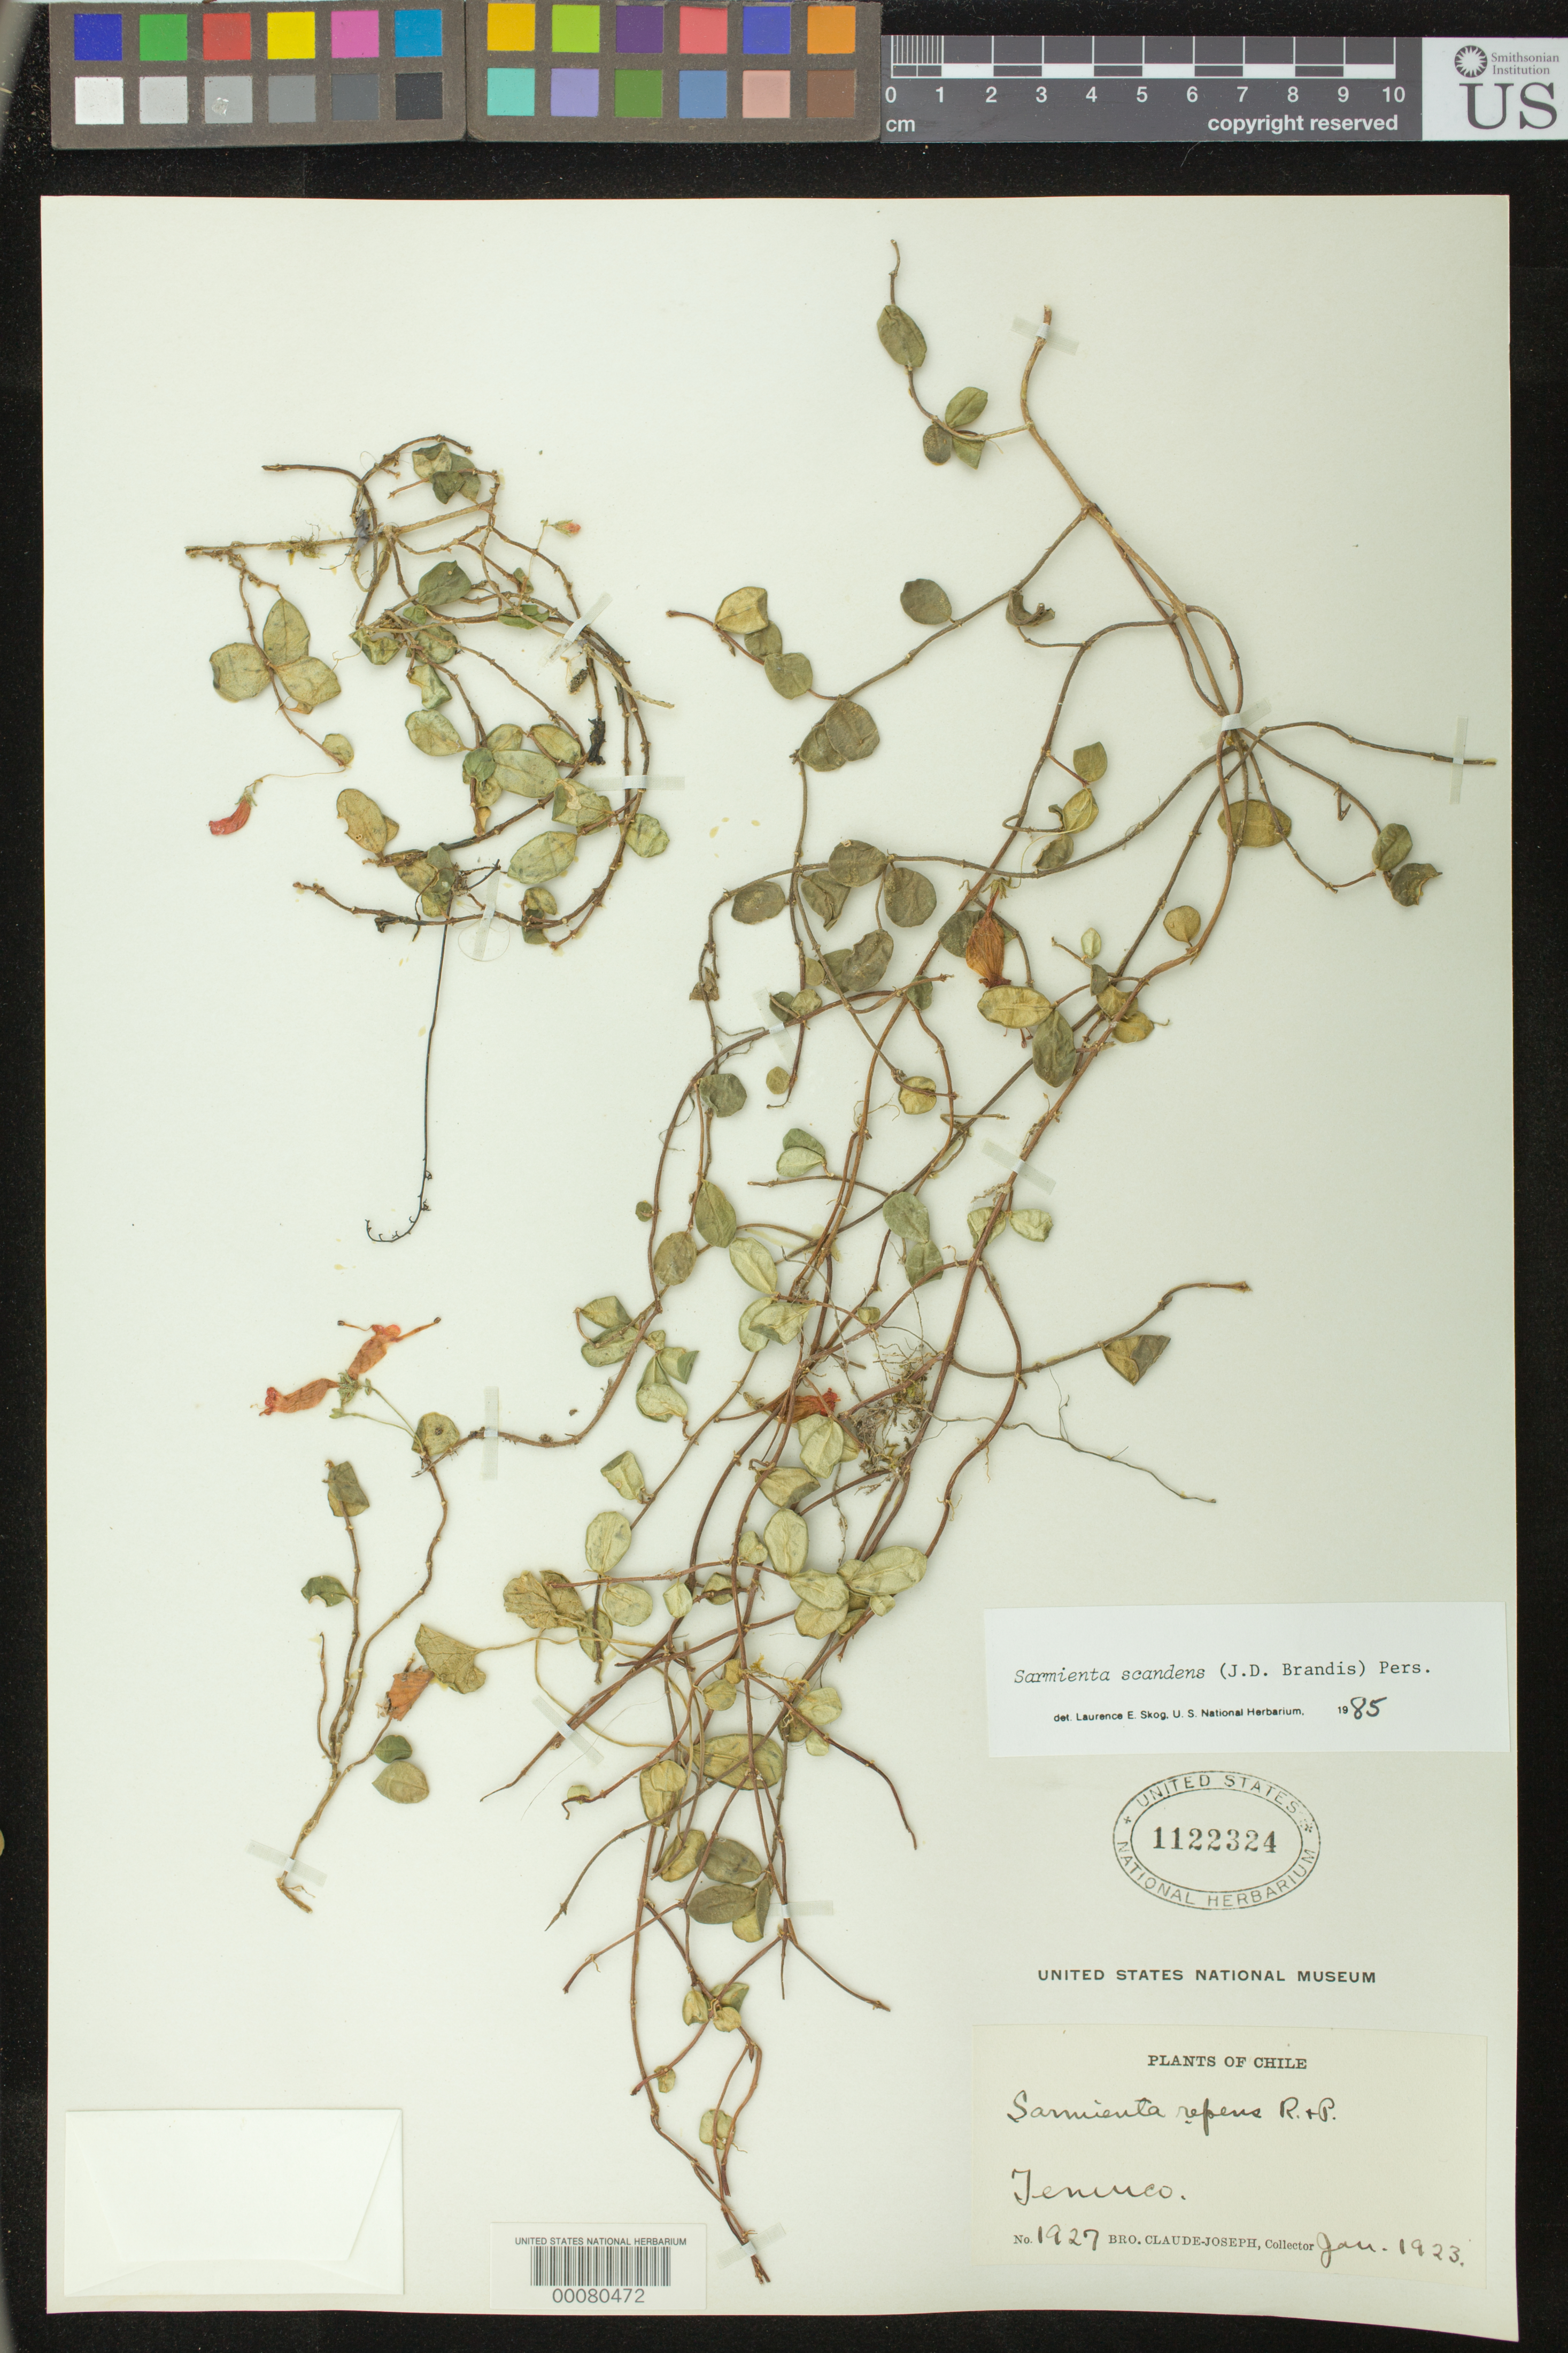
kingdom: Plantae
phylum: Tracheophyta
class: Magnoliopsida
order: Lamiales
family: Gesneriaceae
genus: Sarmienta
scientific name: Sarmienta scandens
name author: (J.D. Brandis) Pers.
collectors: Bro. Claude-Joseph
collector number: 1927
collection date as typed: Jan 1923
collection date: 1923-01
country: Chile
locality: Temuco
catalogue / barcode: US 1122324